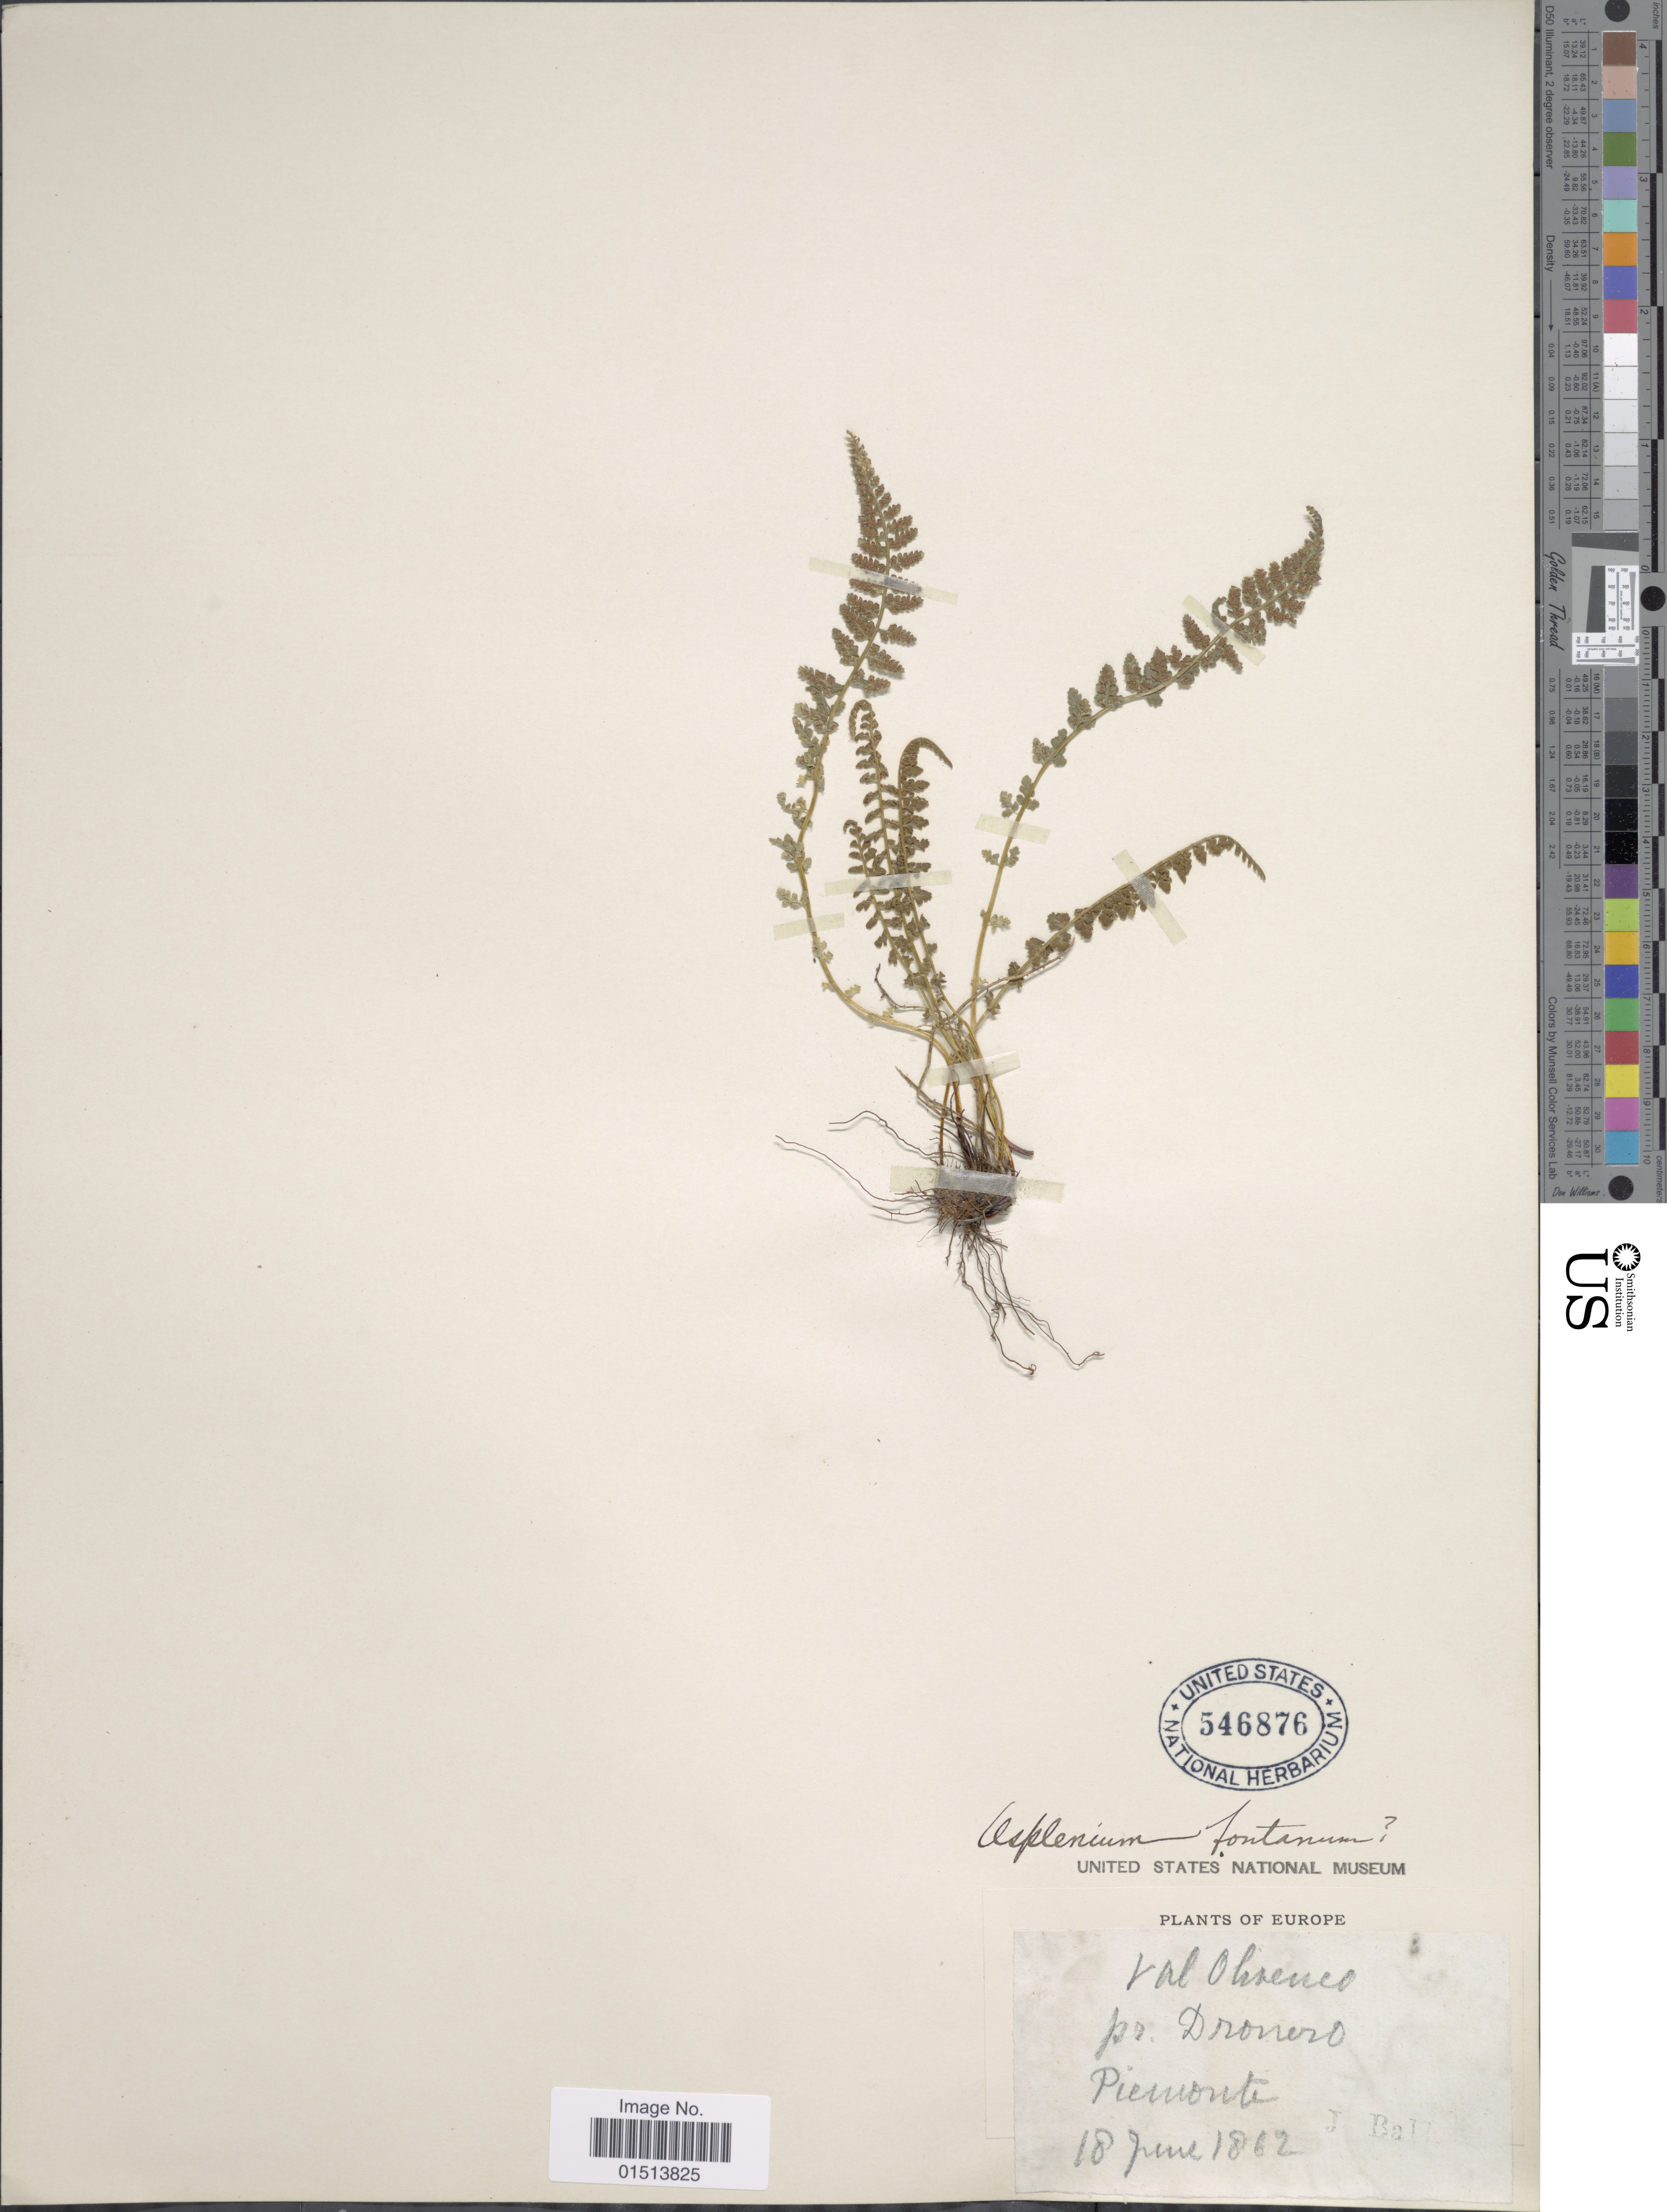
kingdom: Plantae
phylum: Tracheophyta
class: Polypodiopsida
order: Polypodiales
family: Aspleniaceae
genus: Asplenium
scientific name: Asplenium fontanum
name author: (L.) Bernh.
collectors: J. Ball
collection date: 1862-06-18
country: France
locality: Europe, Val Ohzenco pr. Dronero Piedmonte.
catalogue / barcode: US 546876